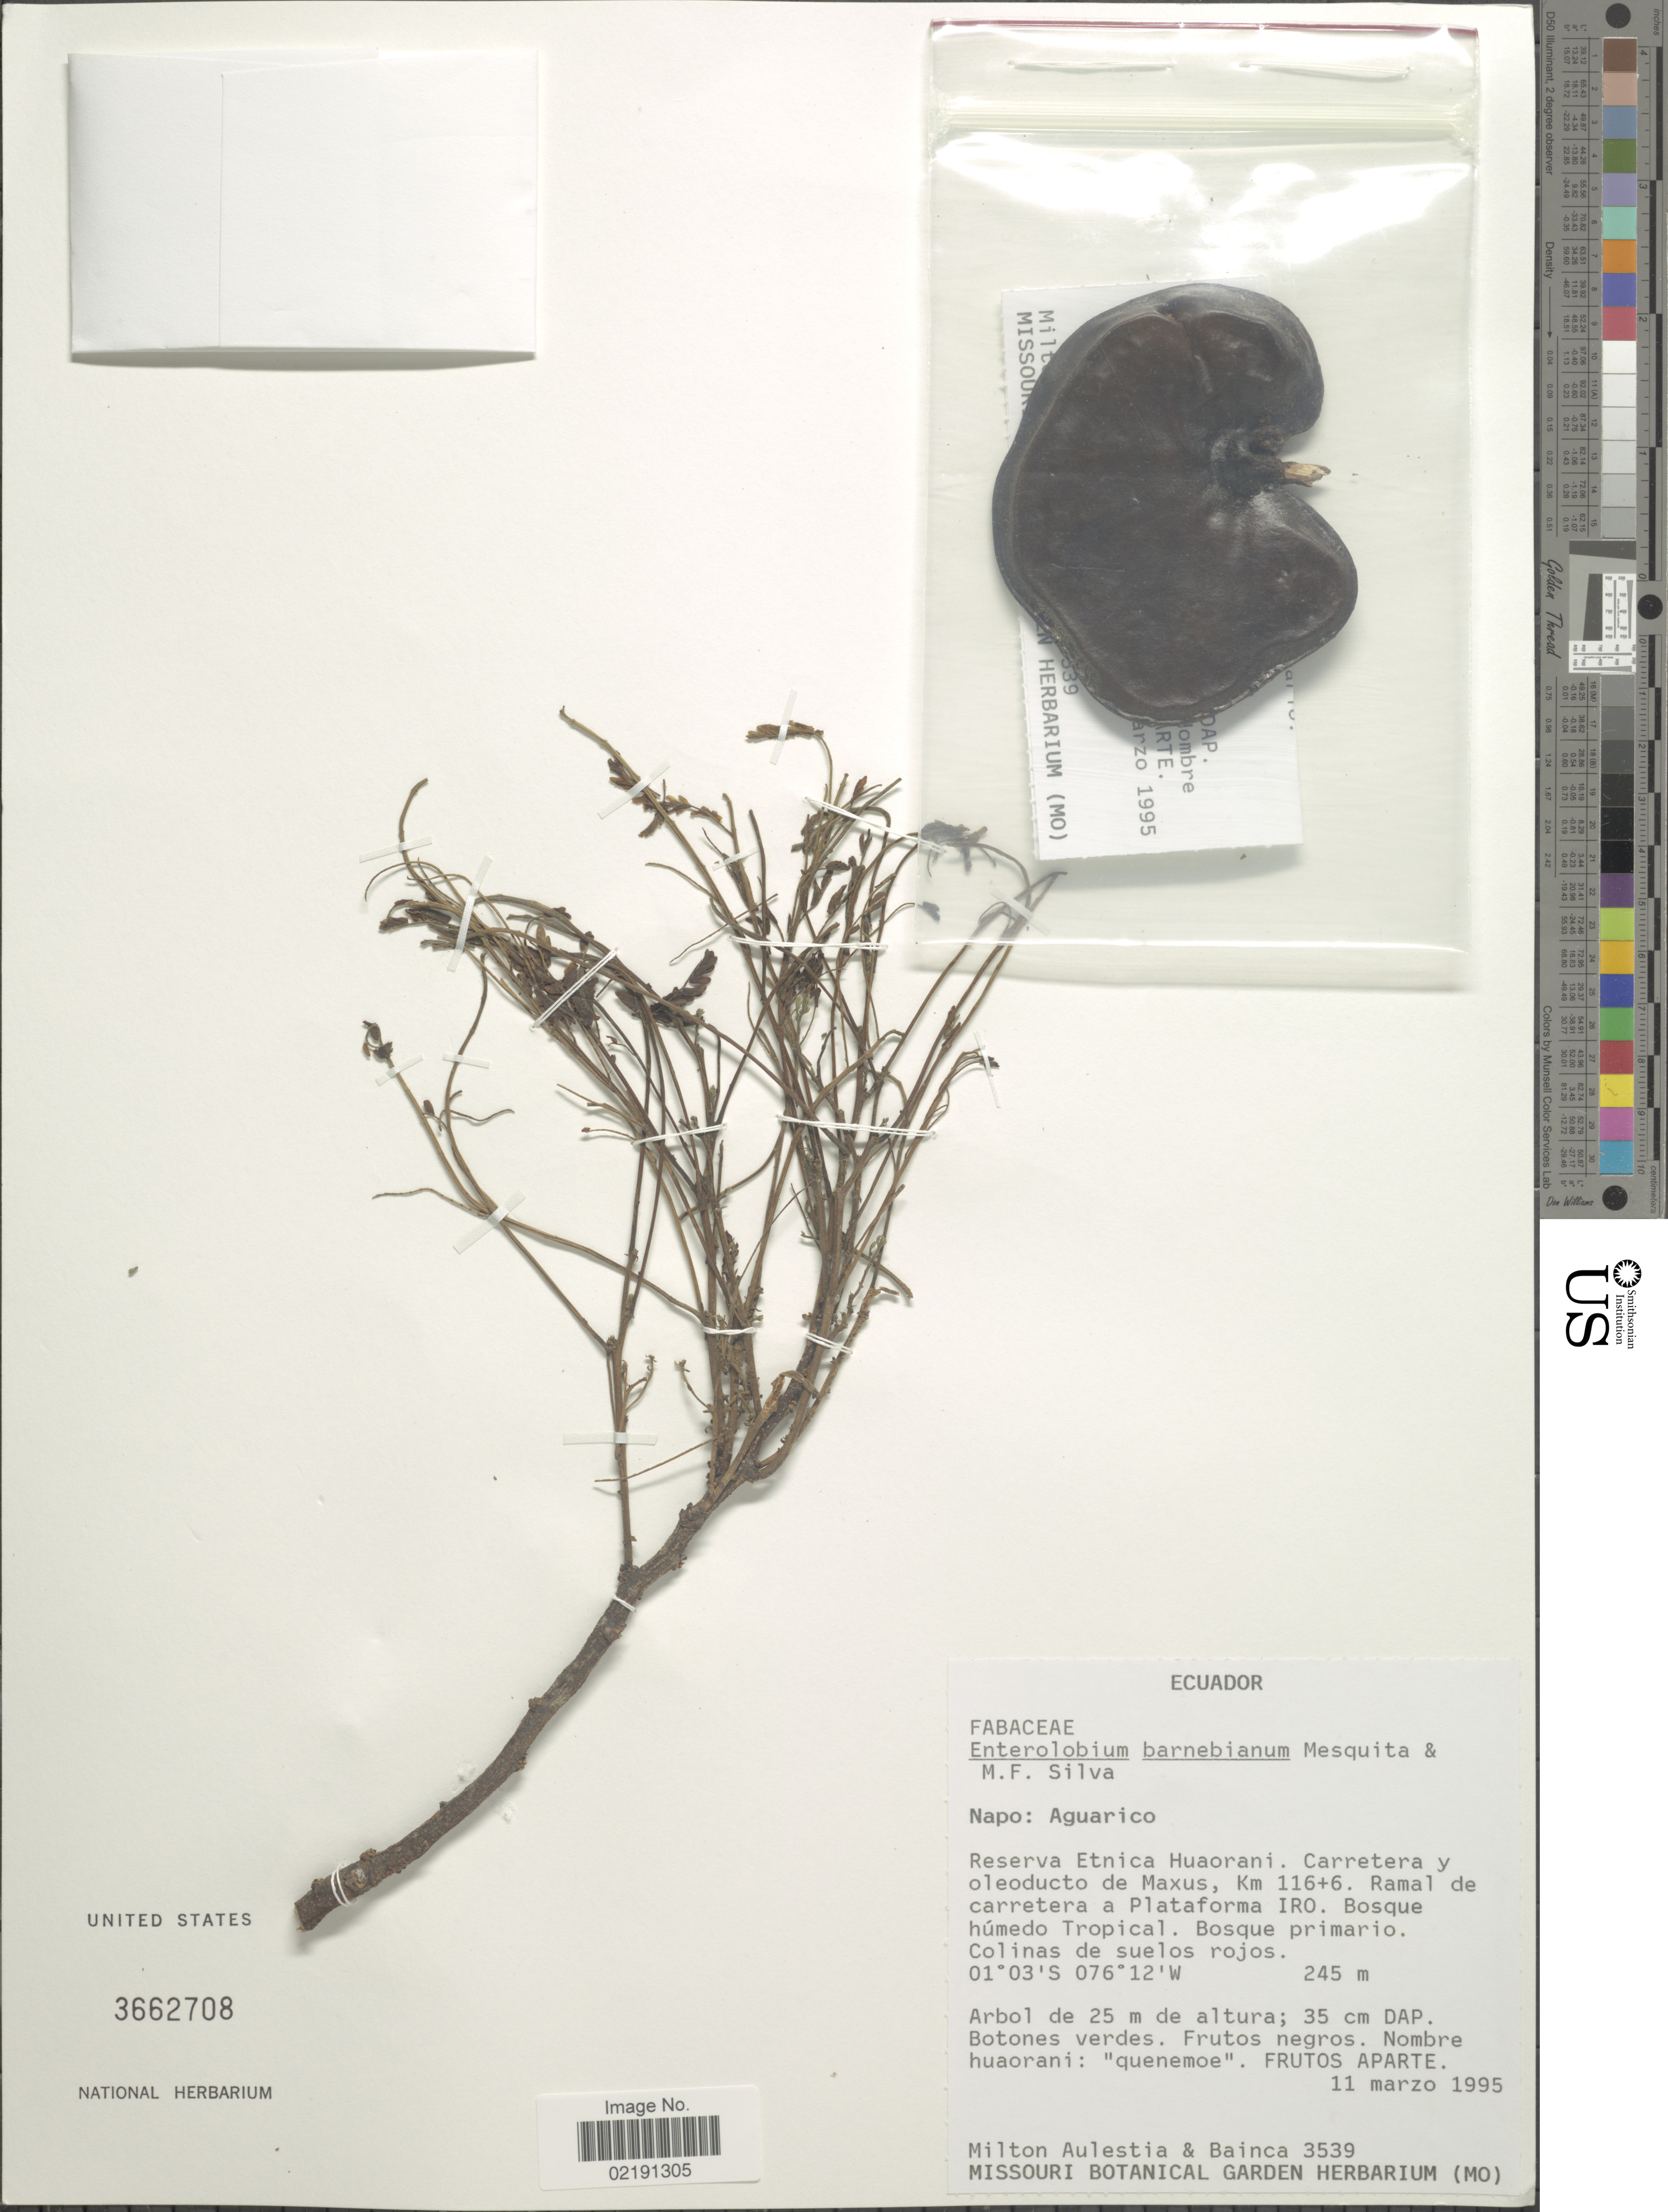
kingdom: Plantae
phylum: Tracheophyta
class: Magnoliopsida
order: Fabales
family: Fabaceae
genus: Enterolobium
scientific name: Enterolobium barneibianum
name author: Mesquita & M.F. Silva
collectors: M. Aulestia & -. Bainca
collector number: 3539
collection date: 1995-03-11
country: Ecuador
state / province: Napo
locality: Napo: Aguarico. Reserva Etnica Huaorani. Carretera y oleoducto de Maxus, Km 116+6. Ramal de carretera a Plataforma IRO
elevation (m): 245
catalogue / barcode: US 3662708